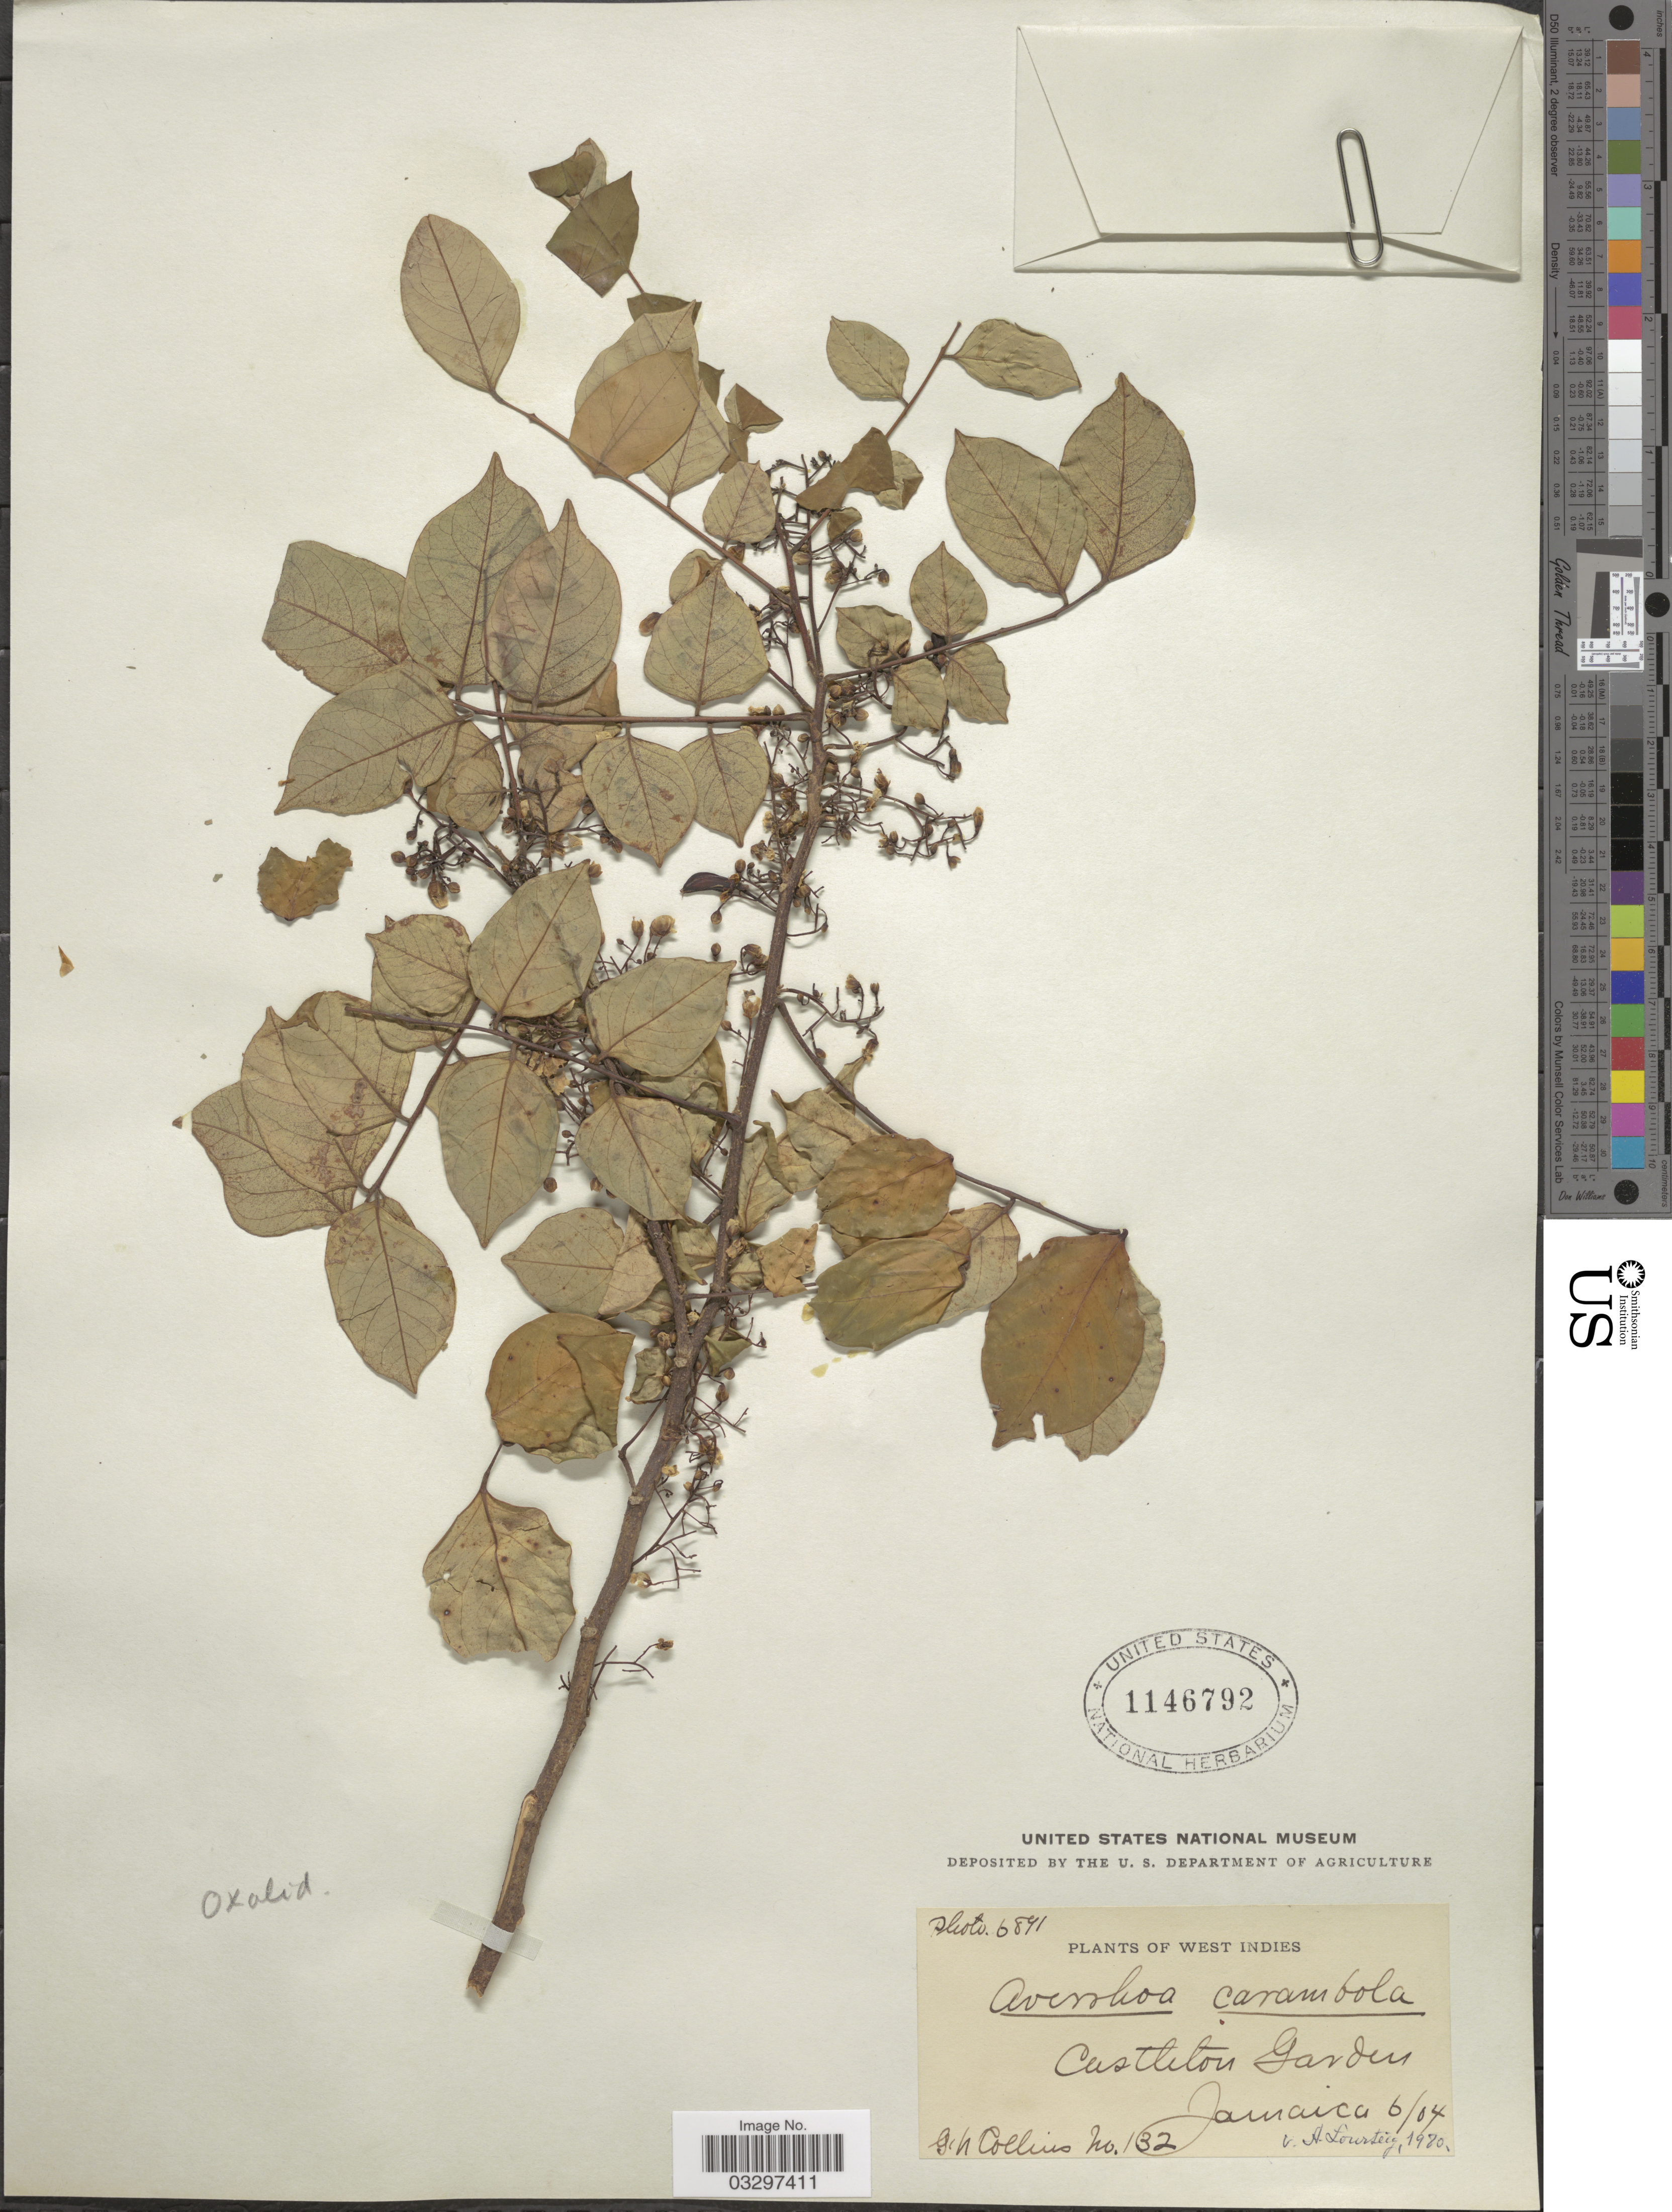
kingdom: Plantae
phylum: Tracheophyta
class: Magnoliopsida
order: Oxalidales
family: Oxalidaceae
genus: Averrhoa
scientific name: Averrhoa carambola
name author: L.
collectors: G. Collins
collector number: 132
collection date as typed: Transcribed d/m/y: /6/4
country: Jamaica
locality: Castleton Garden.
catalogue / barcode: US 1146792